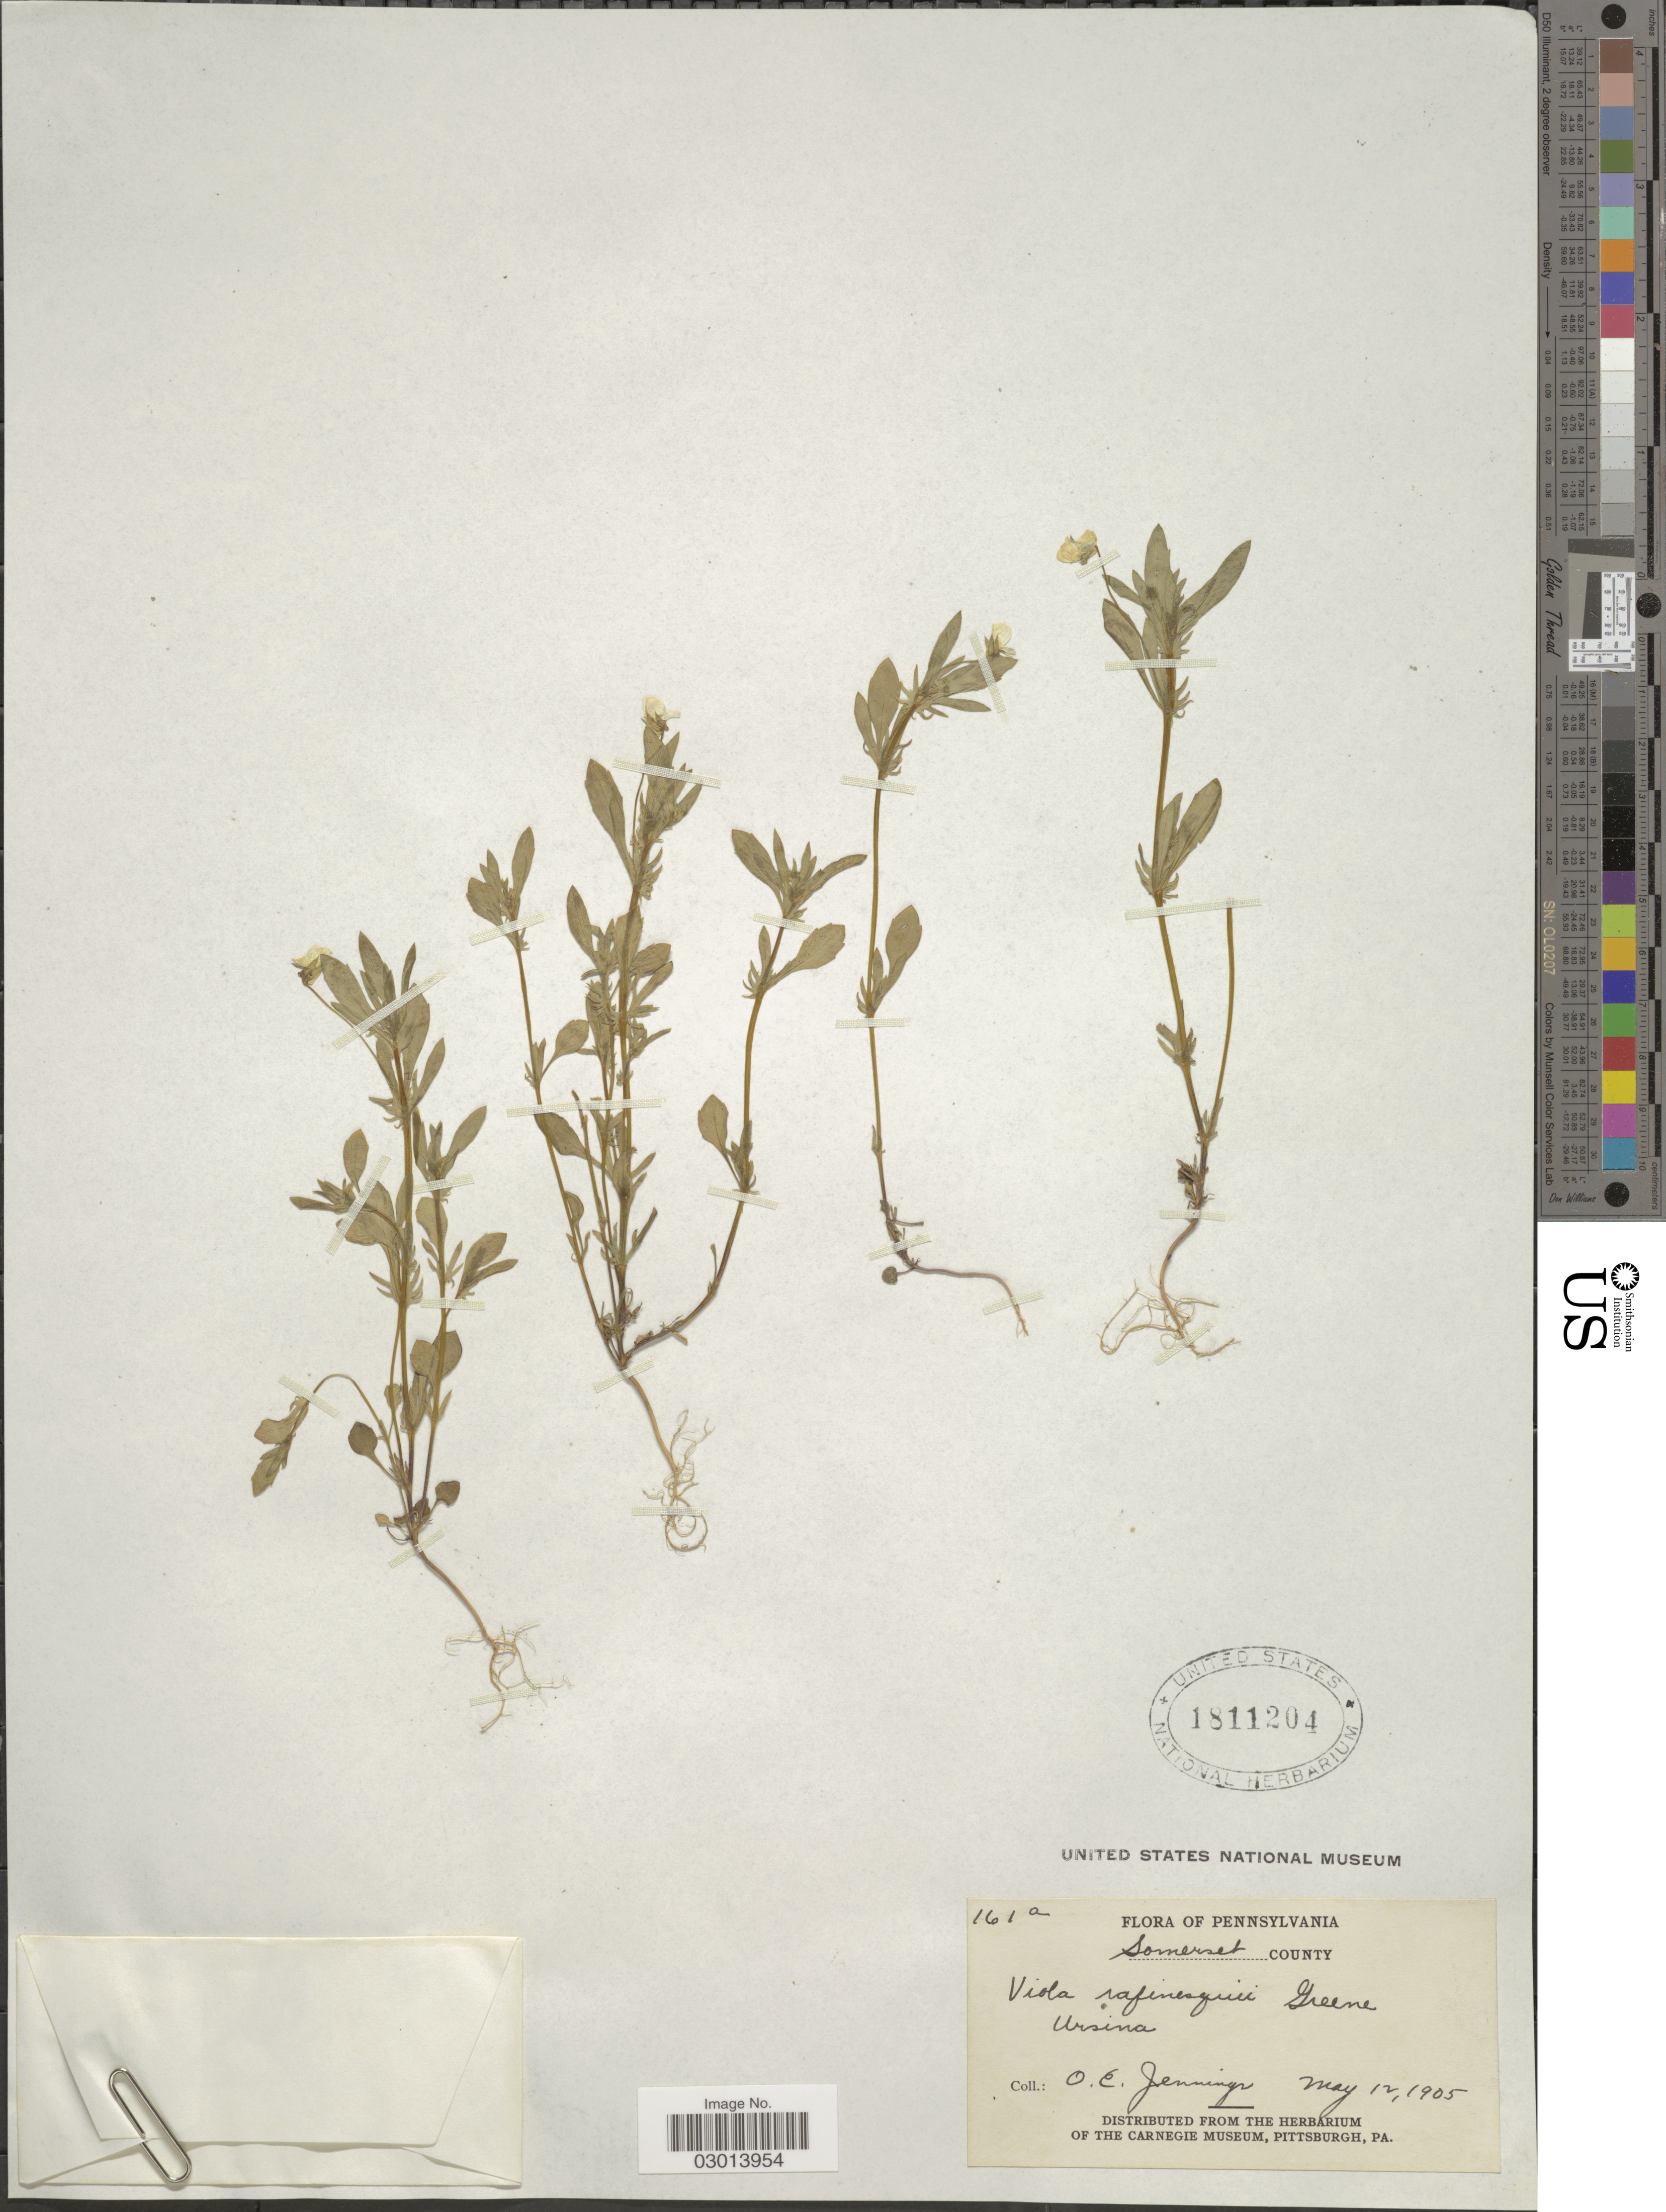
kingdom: Plantae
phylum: Tracheophyta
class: Magnoliopsida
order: Malpighiales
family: Violaceae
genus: Viola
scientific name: Viola rafinesquei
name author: Greene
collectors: O. E. Jennings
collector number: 161a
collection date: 1905-05-12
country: United States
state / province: Pennsylvania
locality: Somerset County.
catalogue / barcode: US 1811204